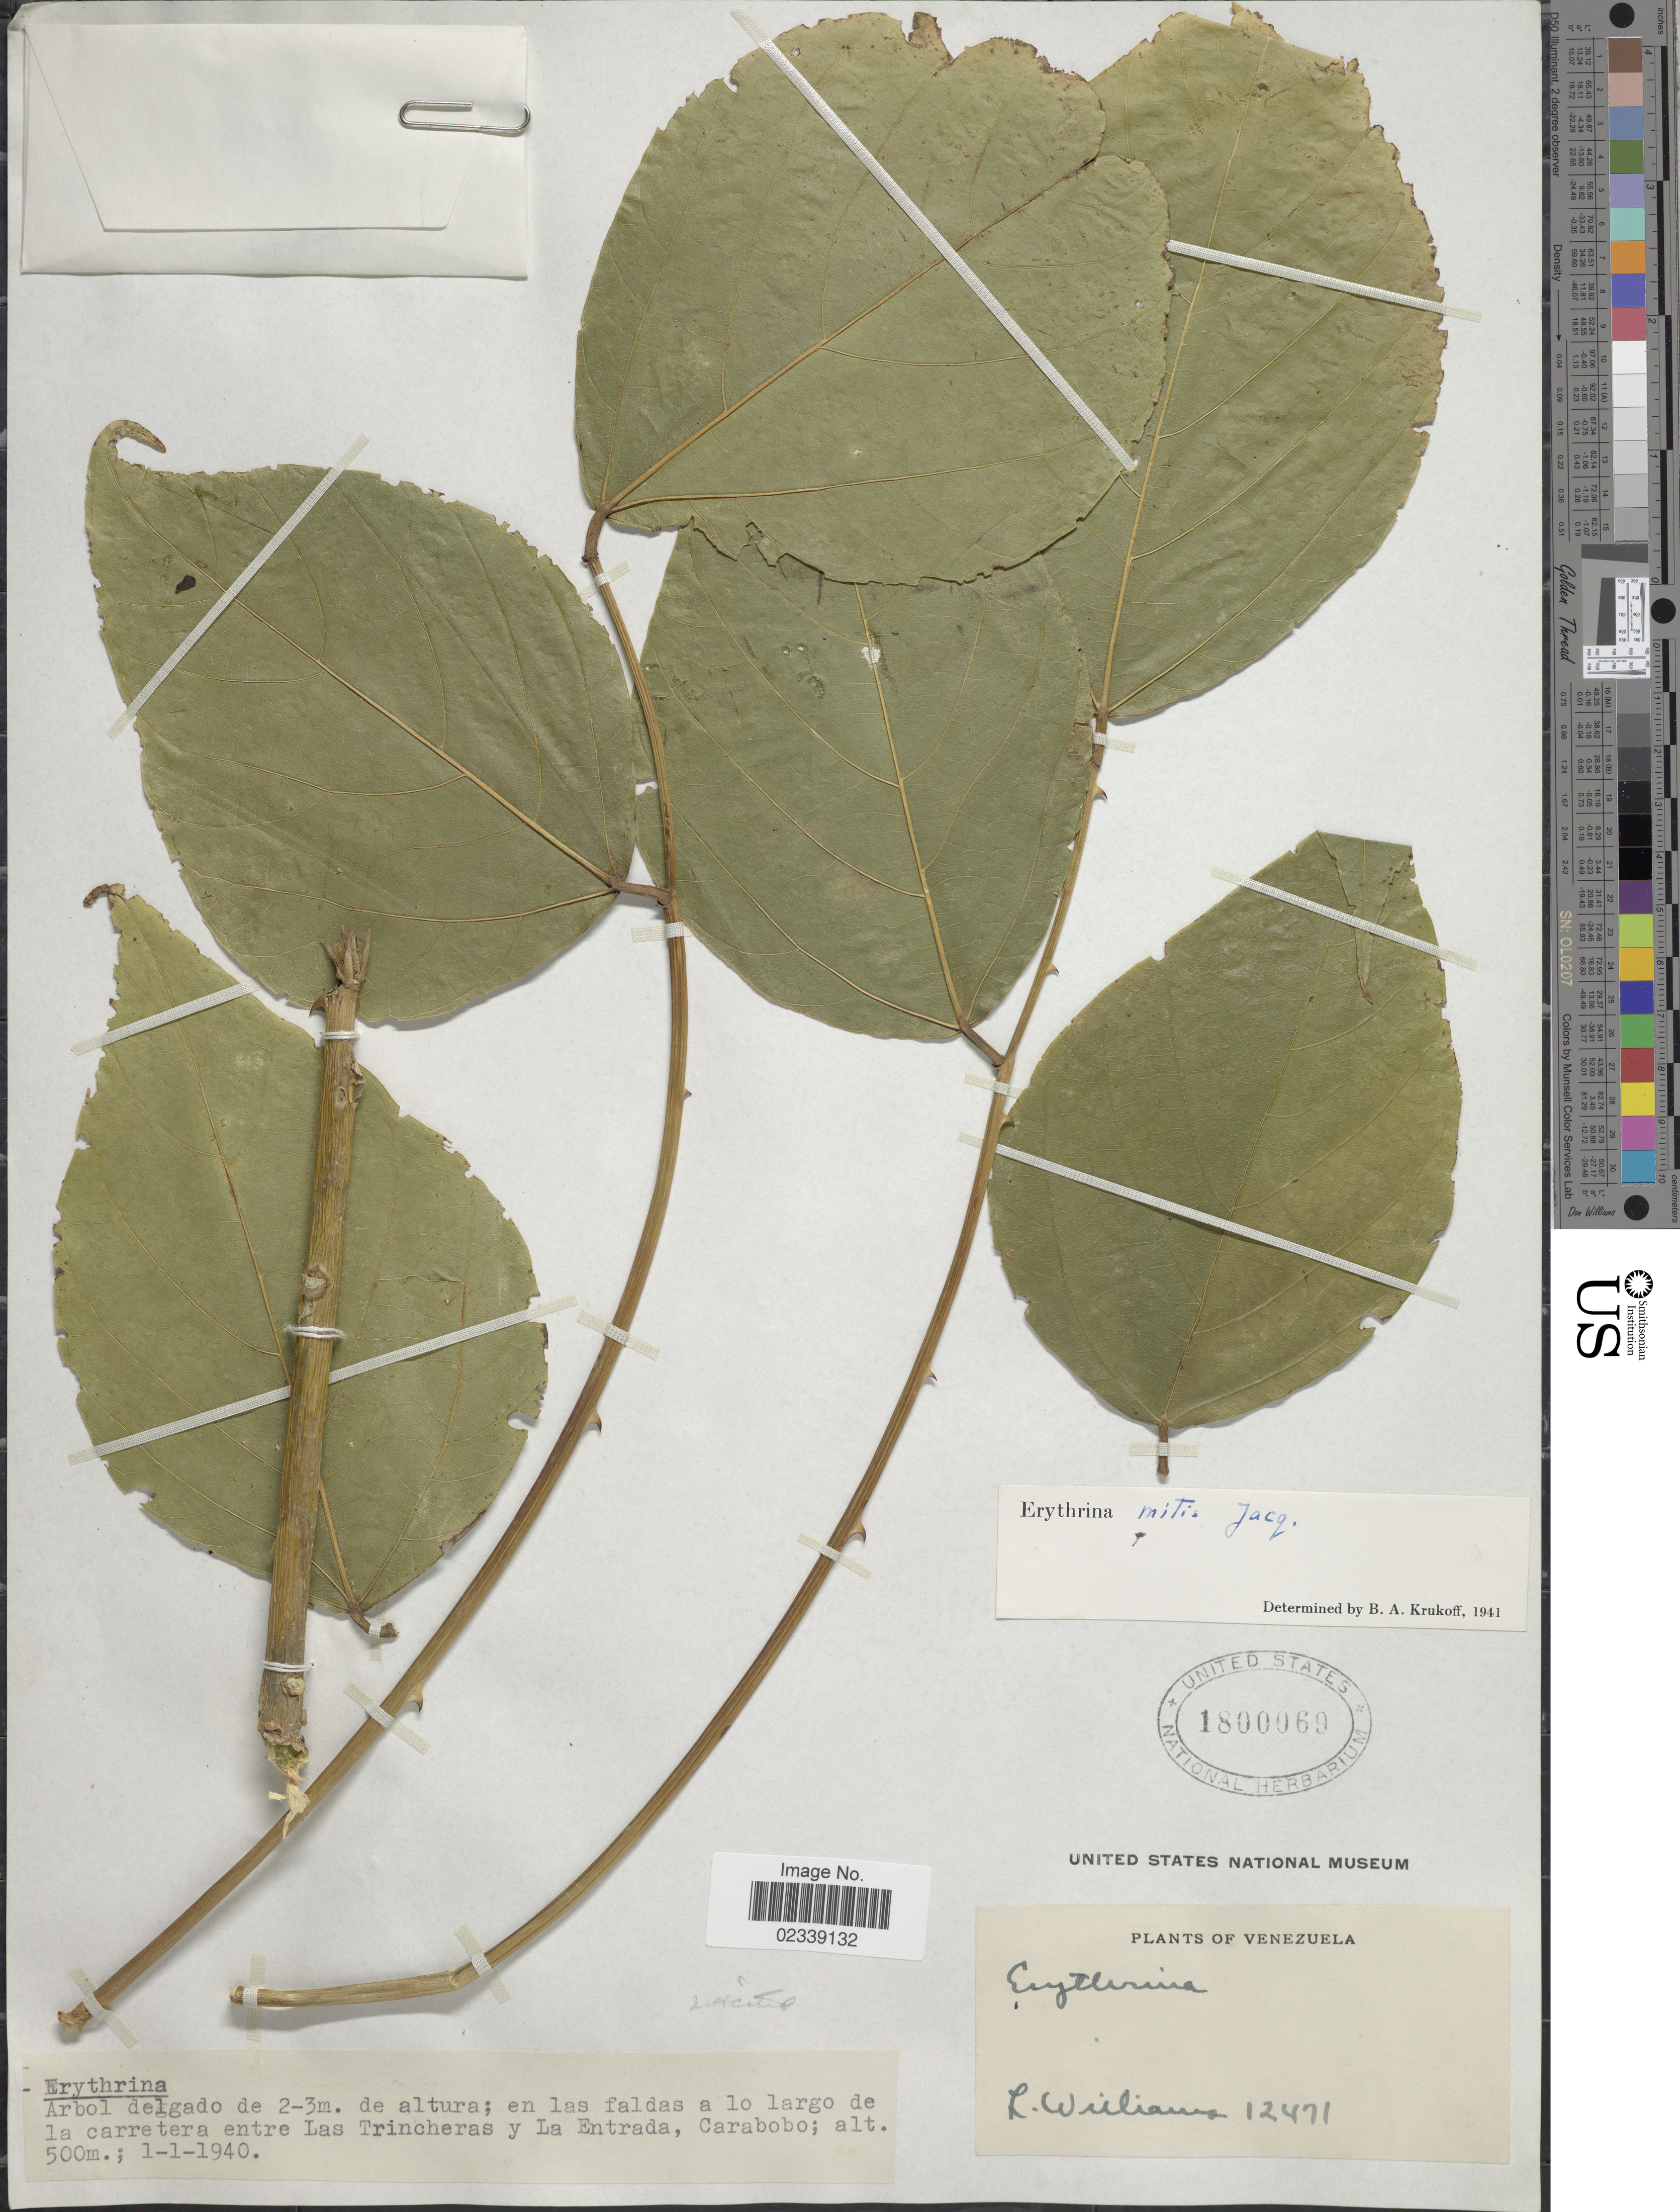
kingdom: Plantae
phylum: Tracheophyta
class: Magnoliopsida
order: Fabales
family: Fabaceae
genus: Erythrina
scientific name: Erythrina mitis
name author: Jacq.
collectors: L. Williams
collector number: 12471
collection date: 1940-01-01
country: Venezuela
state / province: Carabobo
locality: Carretera entre Las Trincheras y La Entrada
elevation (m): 500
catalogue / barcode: US 1800069